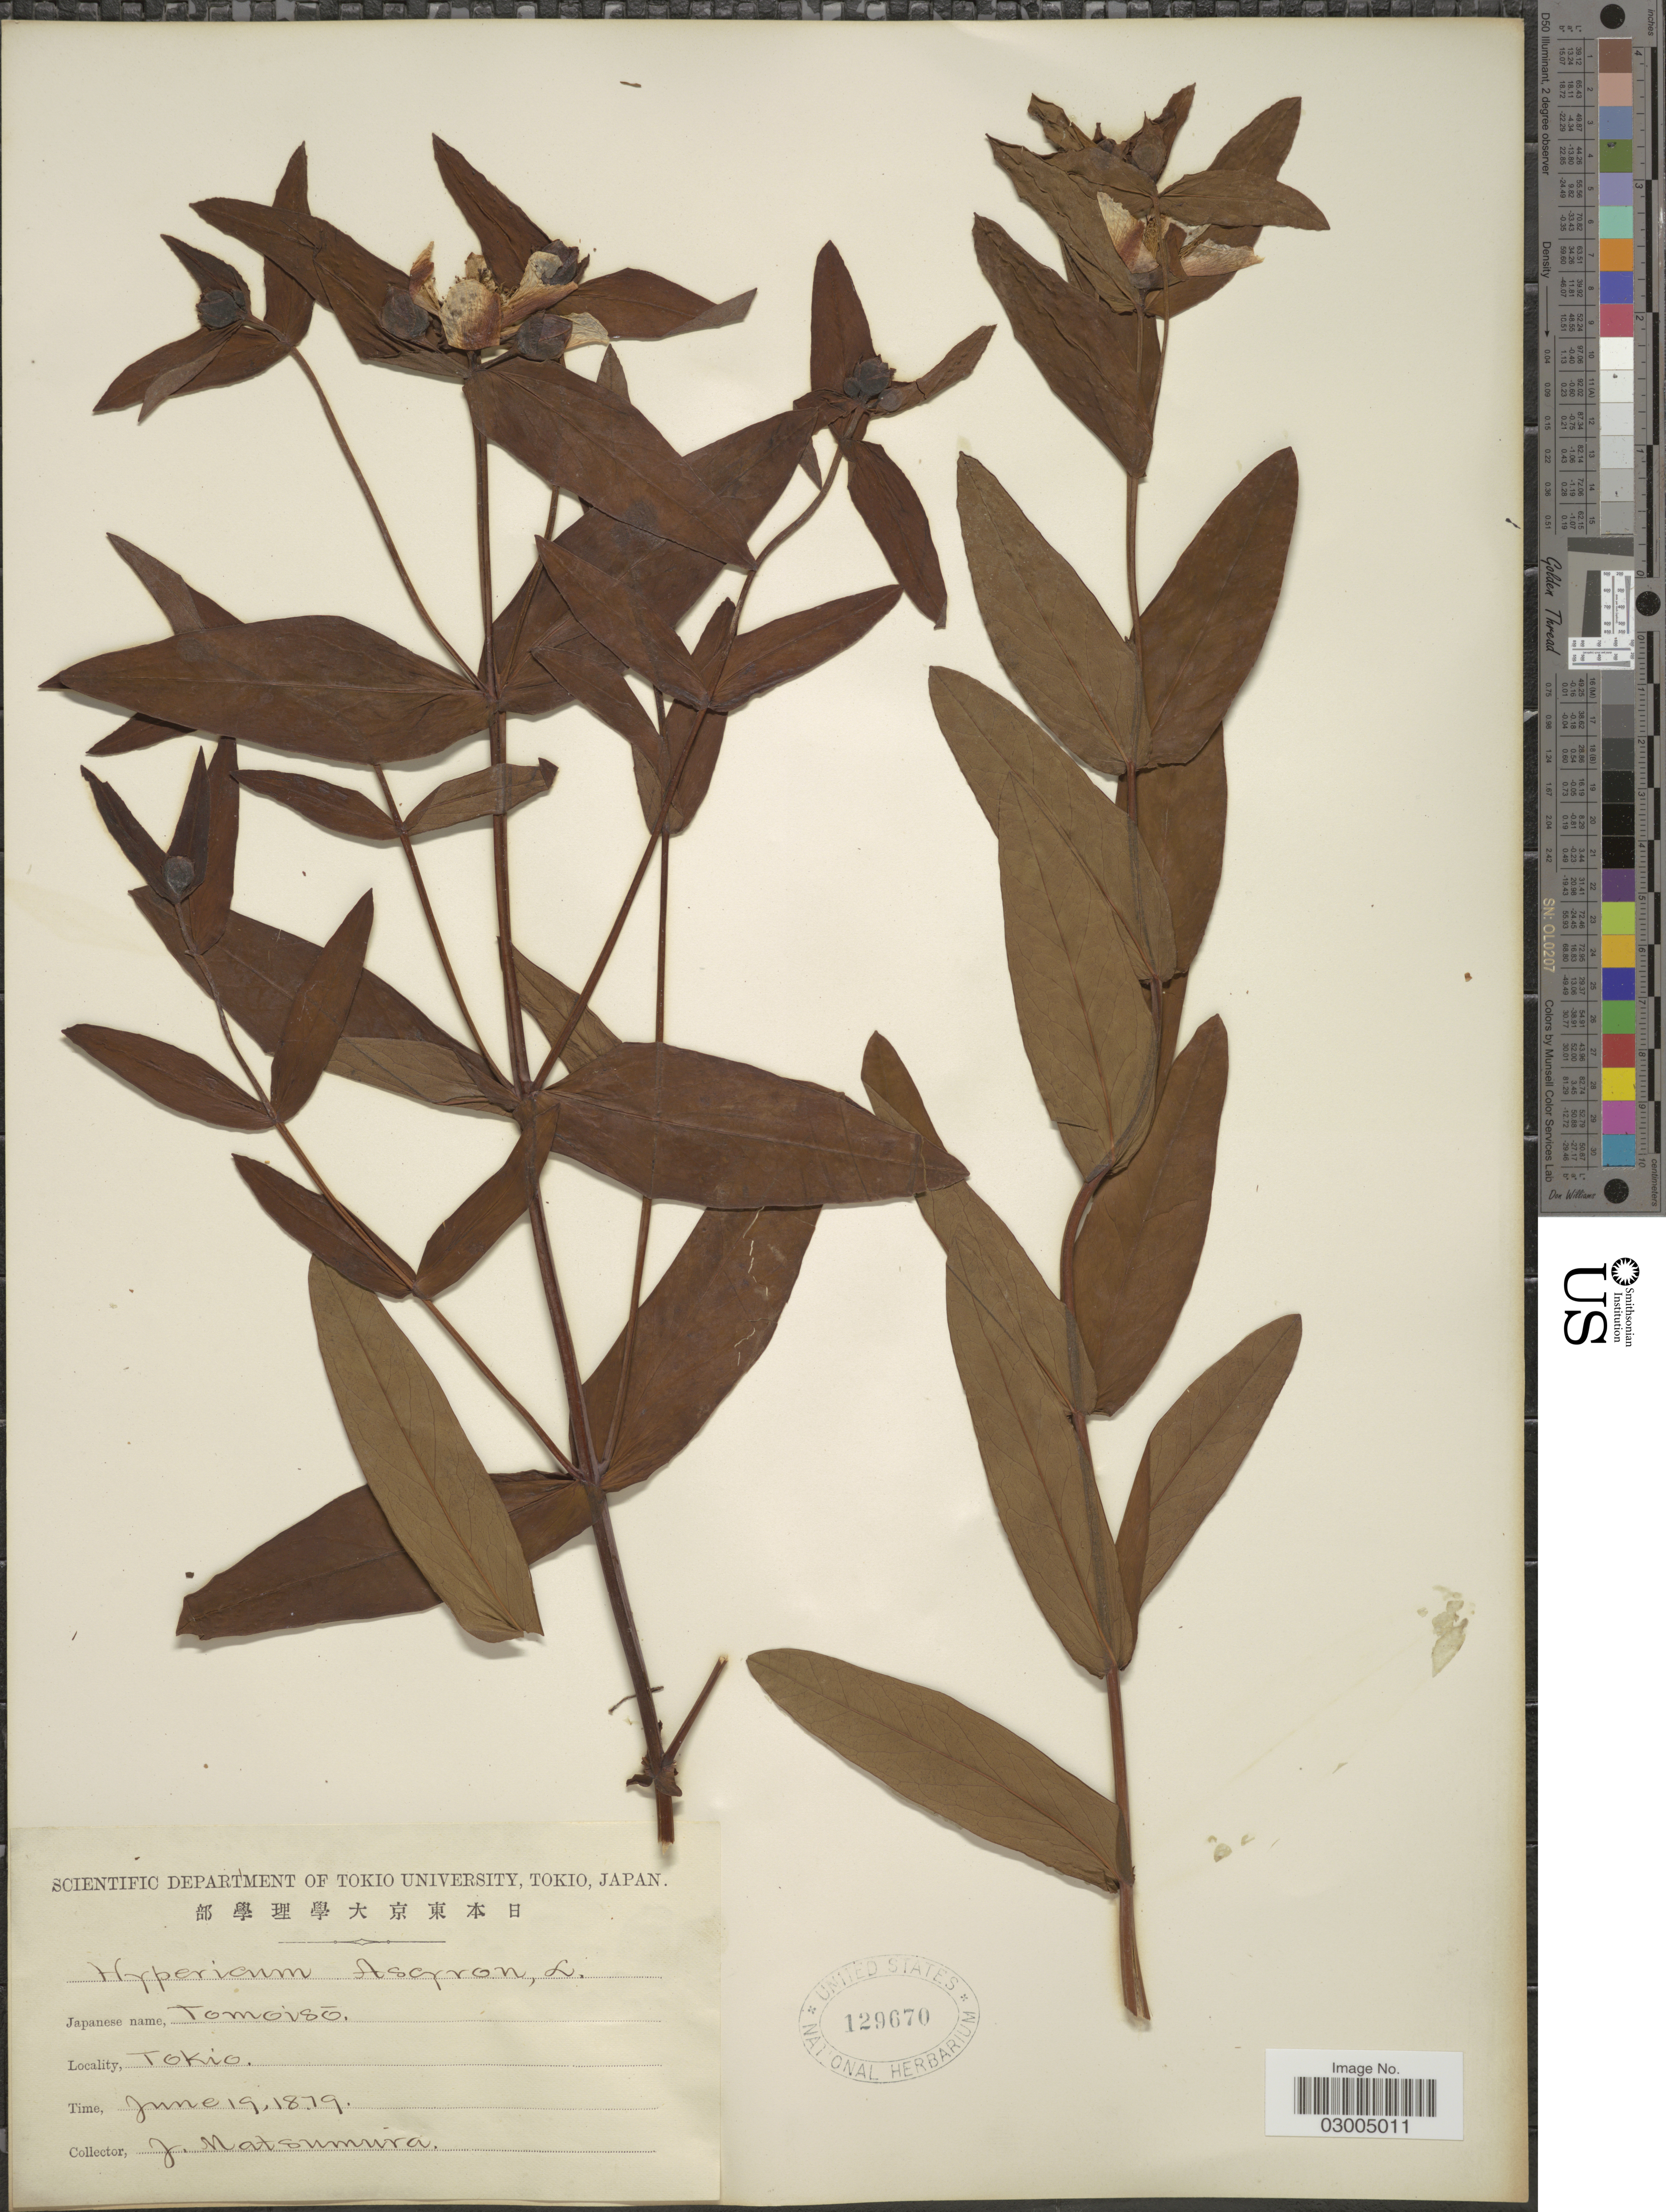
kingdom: Plantae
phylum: Tracheophyta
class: Magnoliopsida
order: Malpighiales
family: Hypericaceae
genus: Hypericum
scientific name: Hypericum ascyron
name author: L.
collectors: J. Natsumura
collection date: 1879-06-19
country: Japan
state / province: Tokyo, Federal City of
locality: Tokio.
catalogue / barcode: US 129670